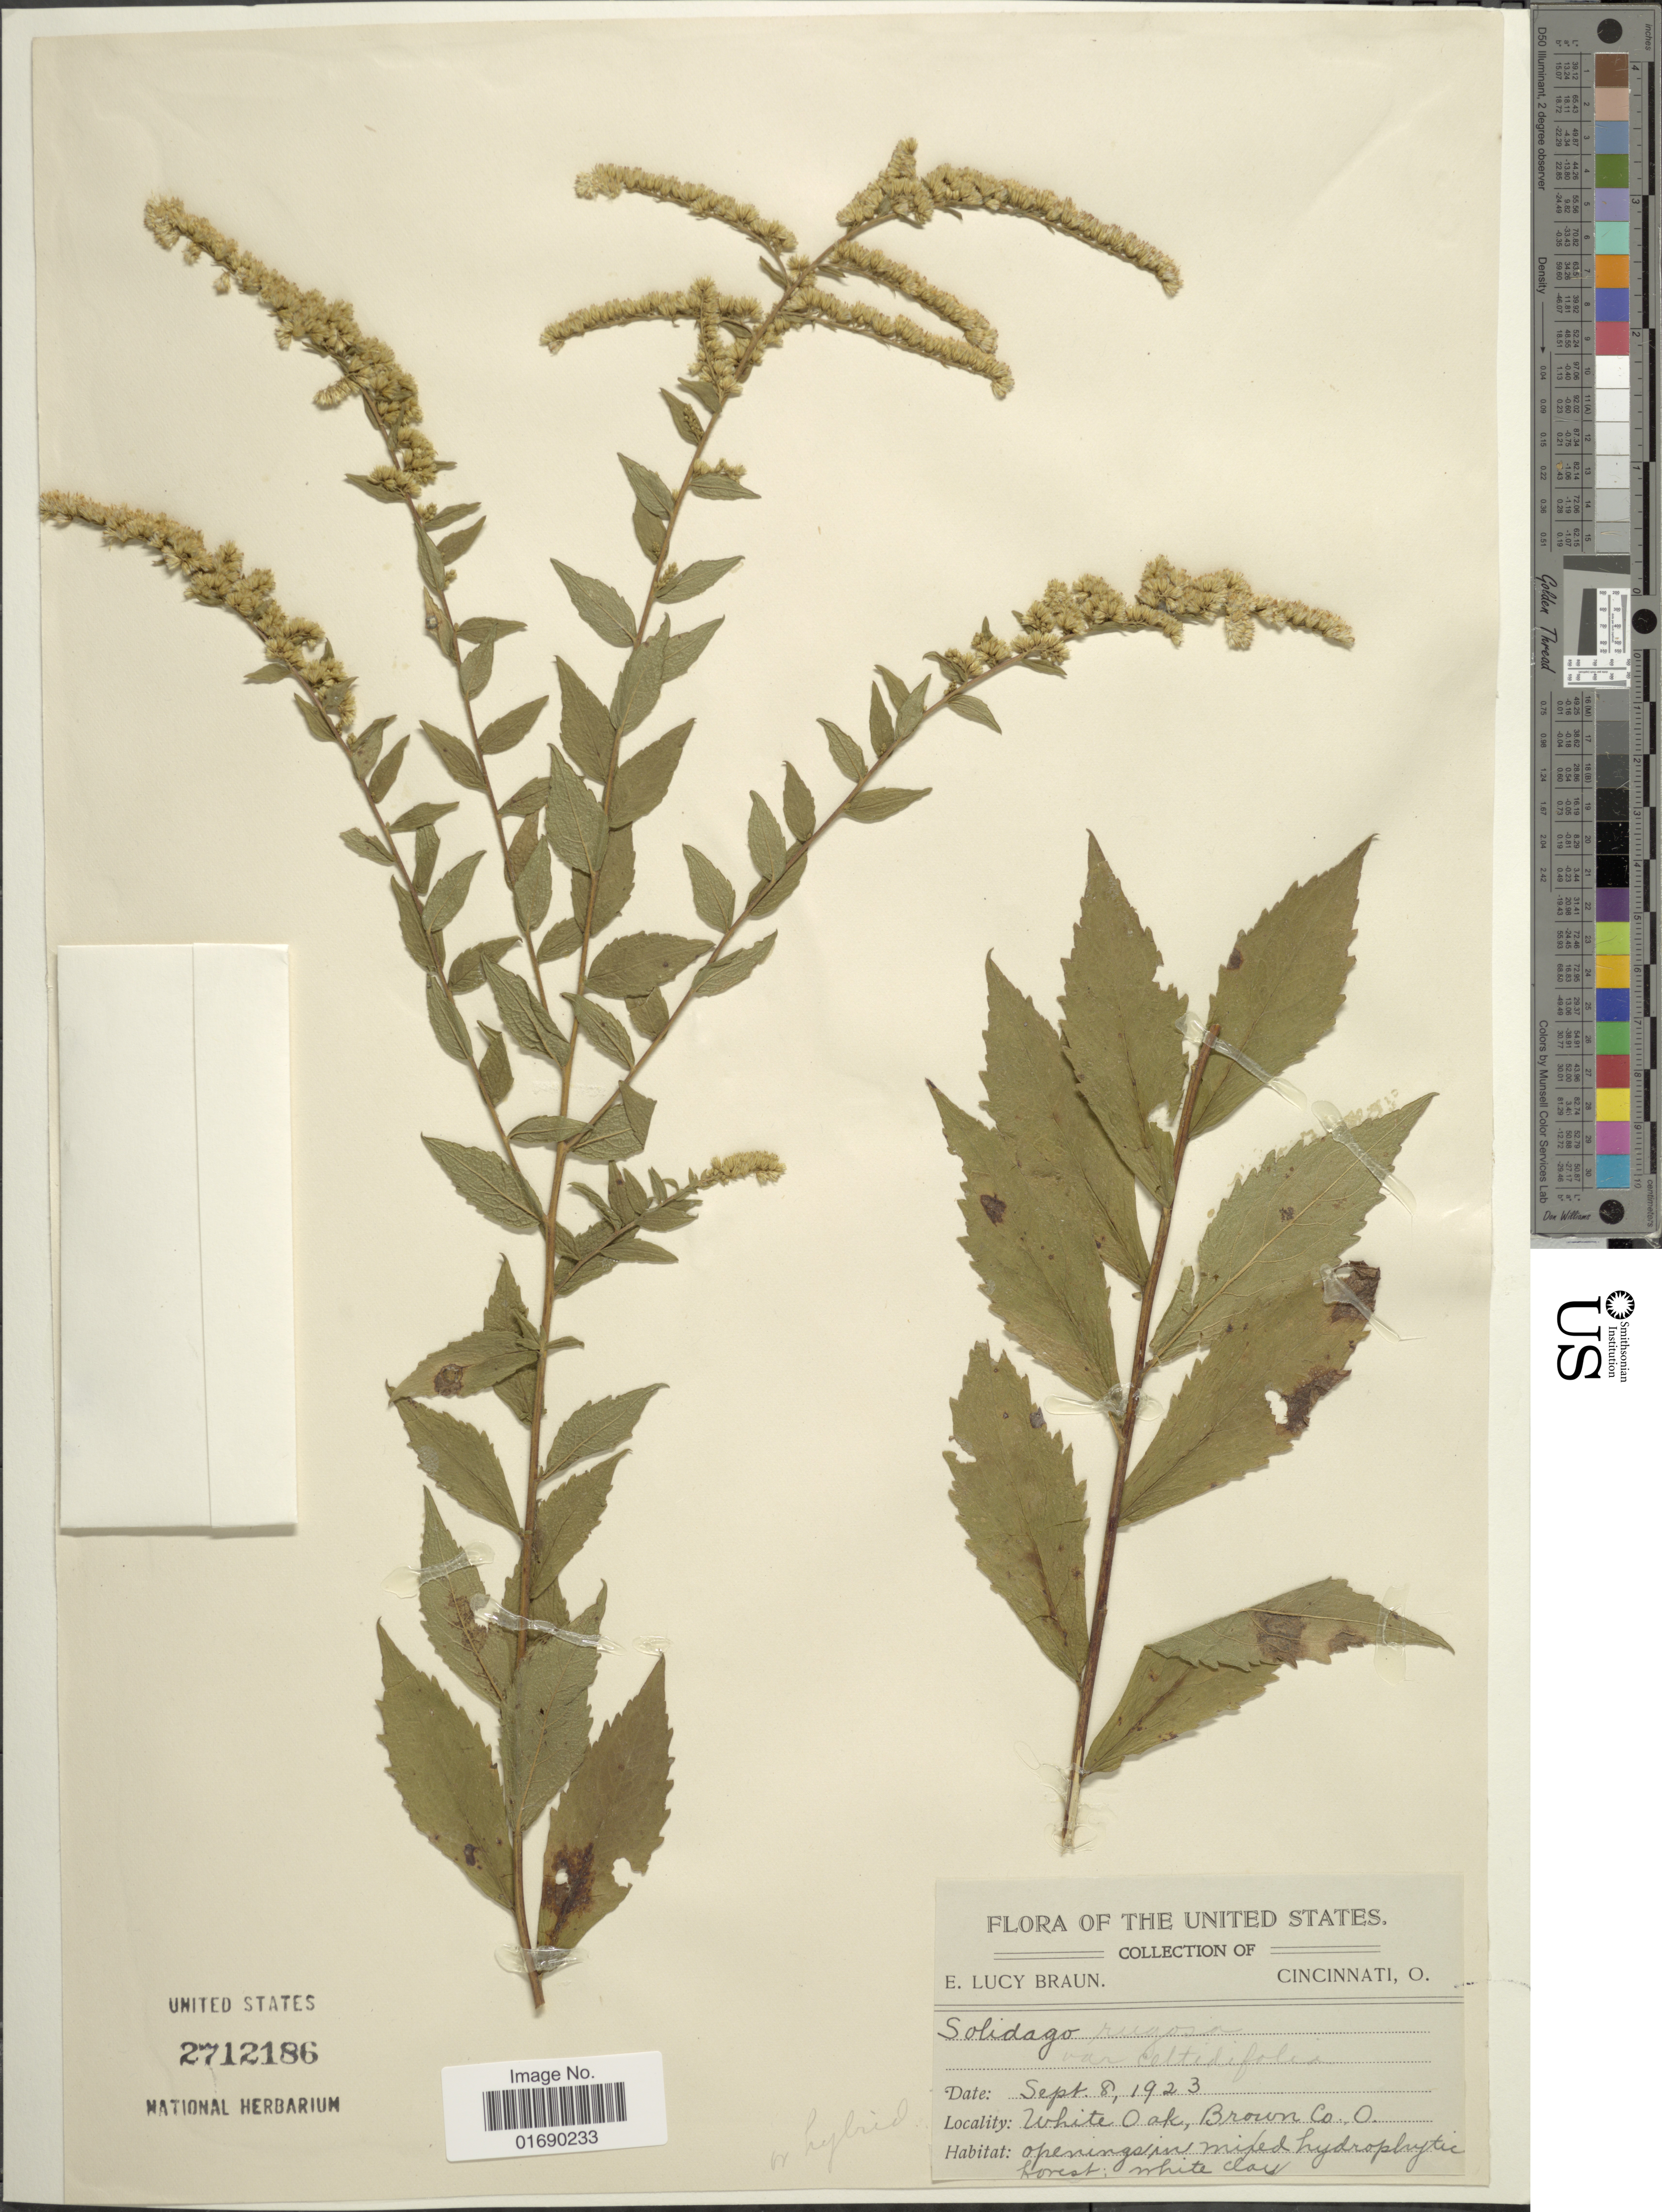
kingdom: Plantae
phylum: Tracheophyta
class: Magnoliopsida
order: Asterales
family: Asteraceae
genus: Solidago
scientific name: Solidago rugosa var. celtidifolia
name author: (Small) Fernald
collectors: E. L. Braun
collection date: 1923-09-08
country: United States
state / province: Ohio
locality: White Oak, brown Co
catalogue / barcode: US 2712186